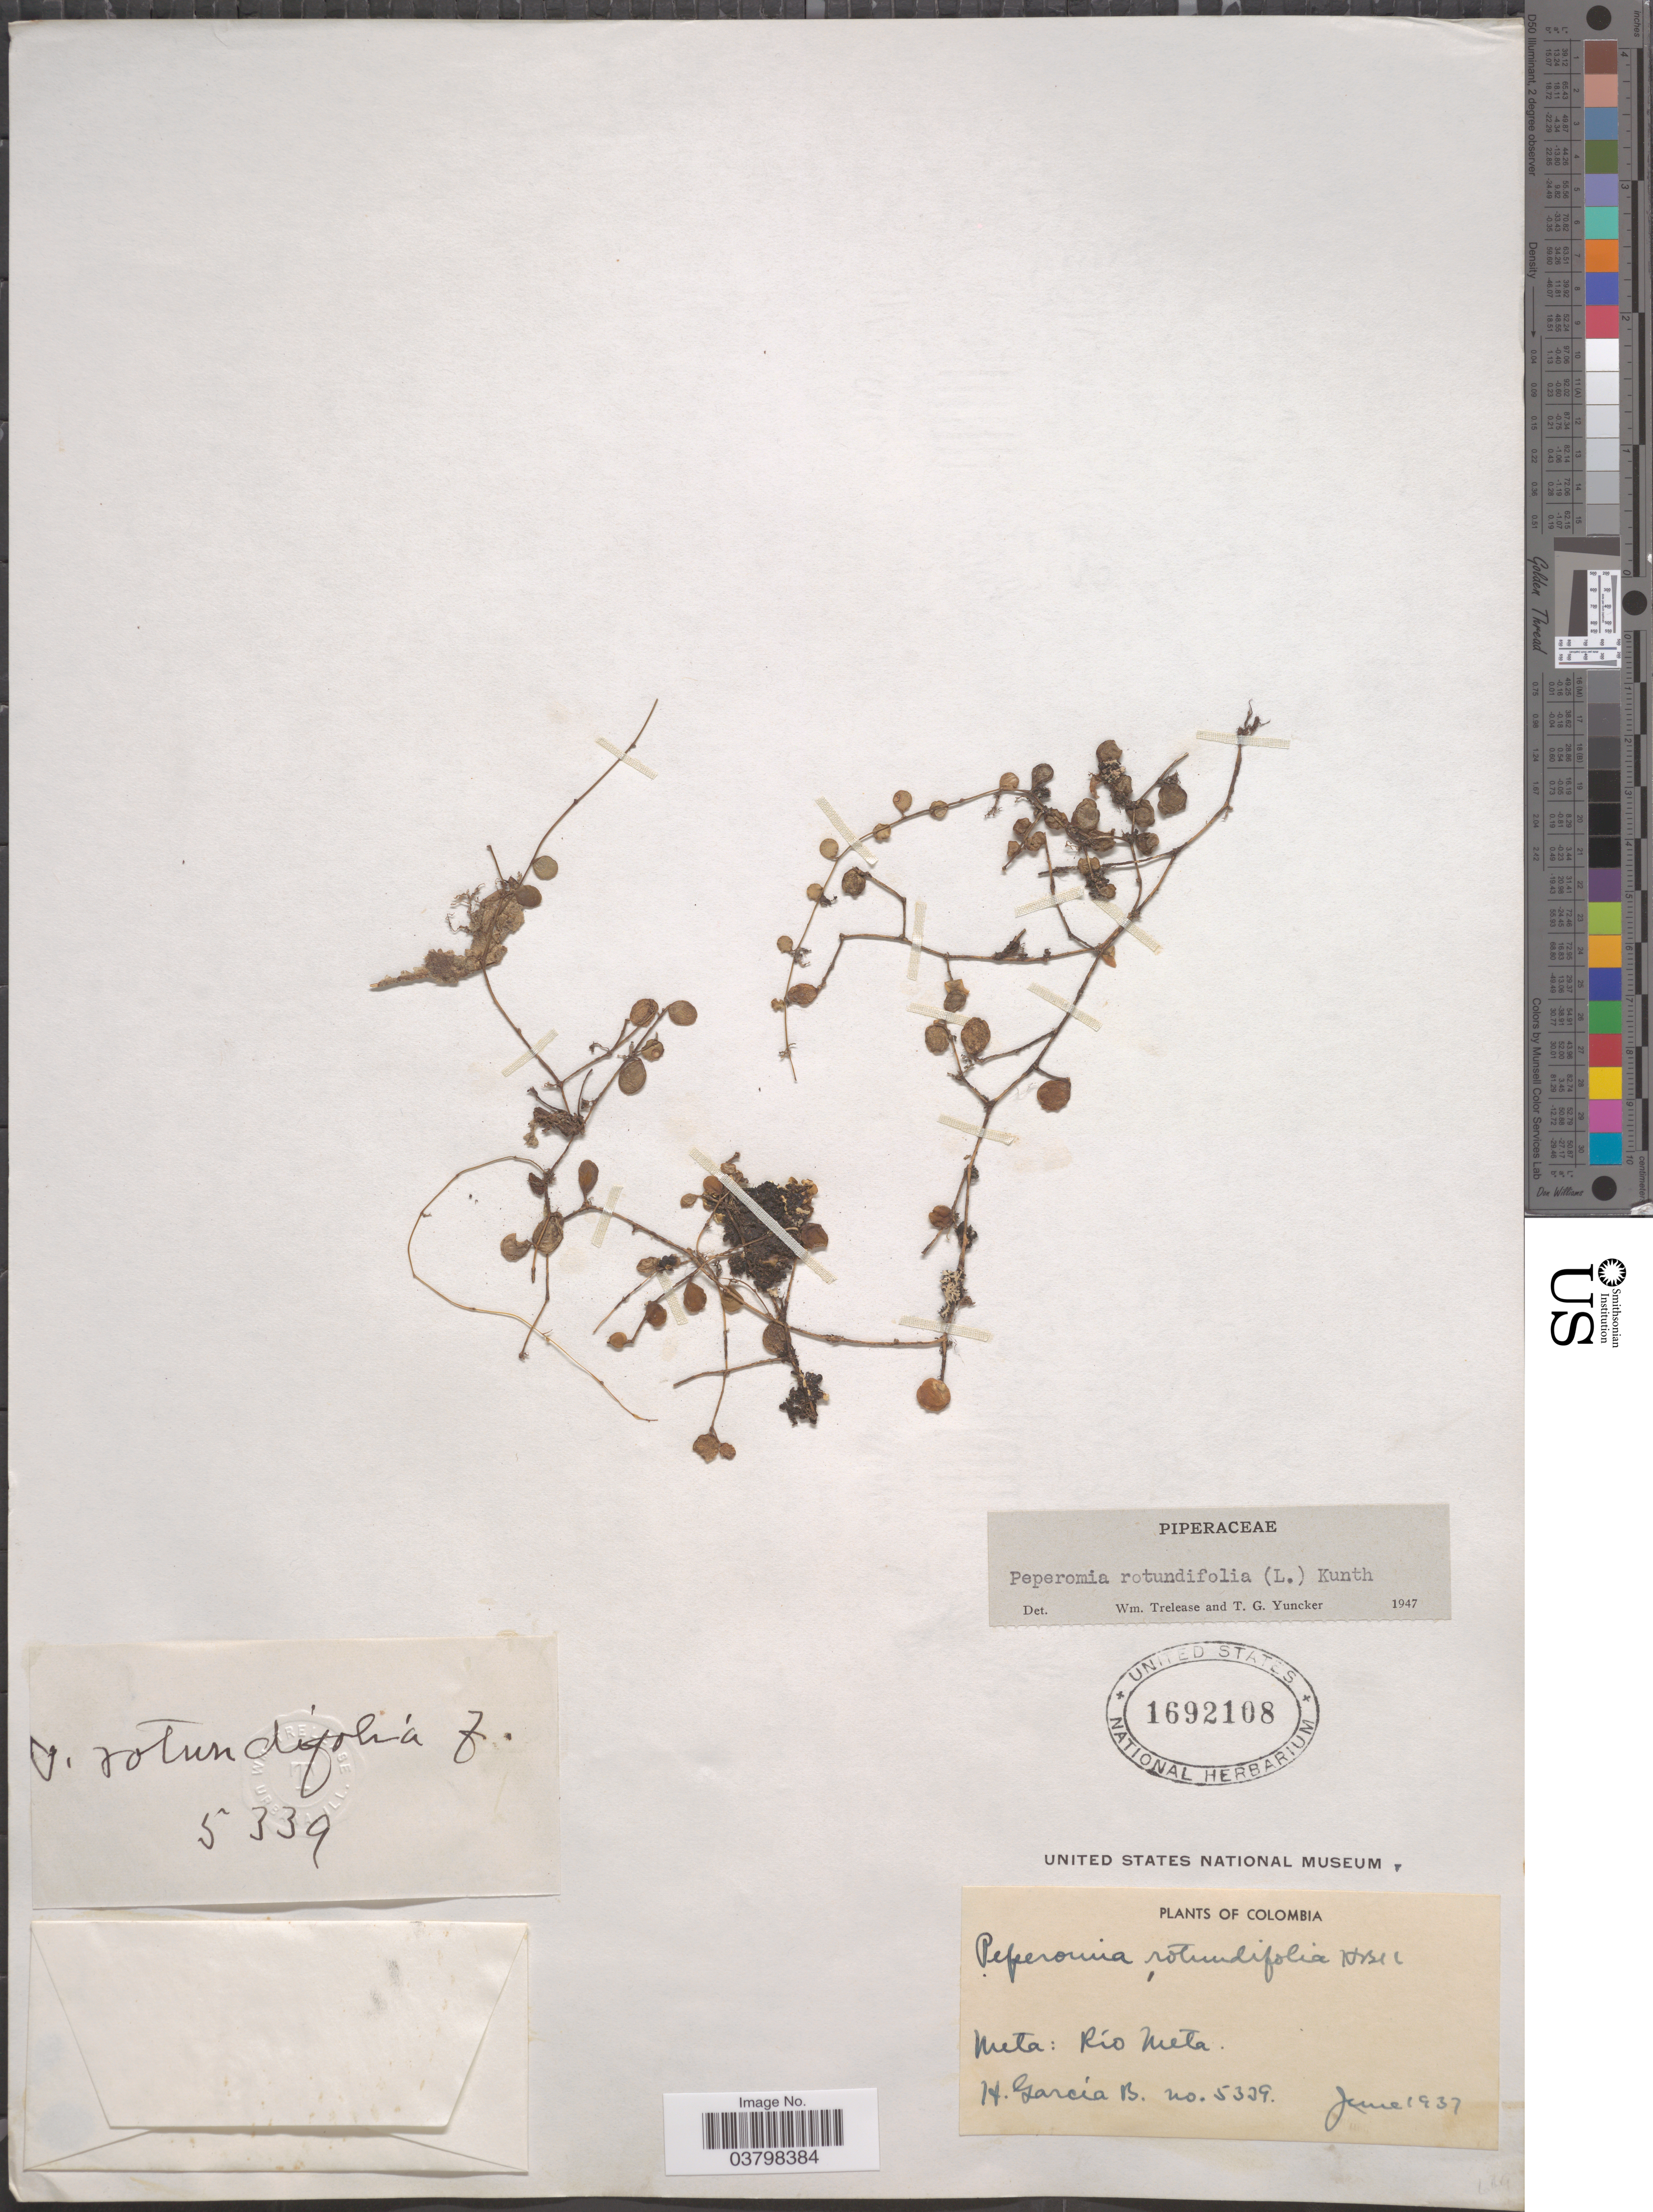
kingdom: Plantae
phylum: Tracheophyta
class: Magnoliopsida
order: Piperales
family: Piperaceae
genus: Peperomia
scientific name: Peperomia rotundifolia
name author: (L.) Kunth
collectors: H. García B.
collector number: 5339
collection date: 1937-06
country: Colombia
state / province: Meta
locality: Río Meta.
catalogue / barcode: US 1692108